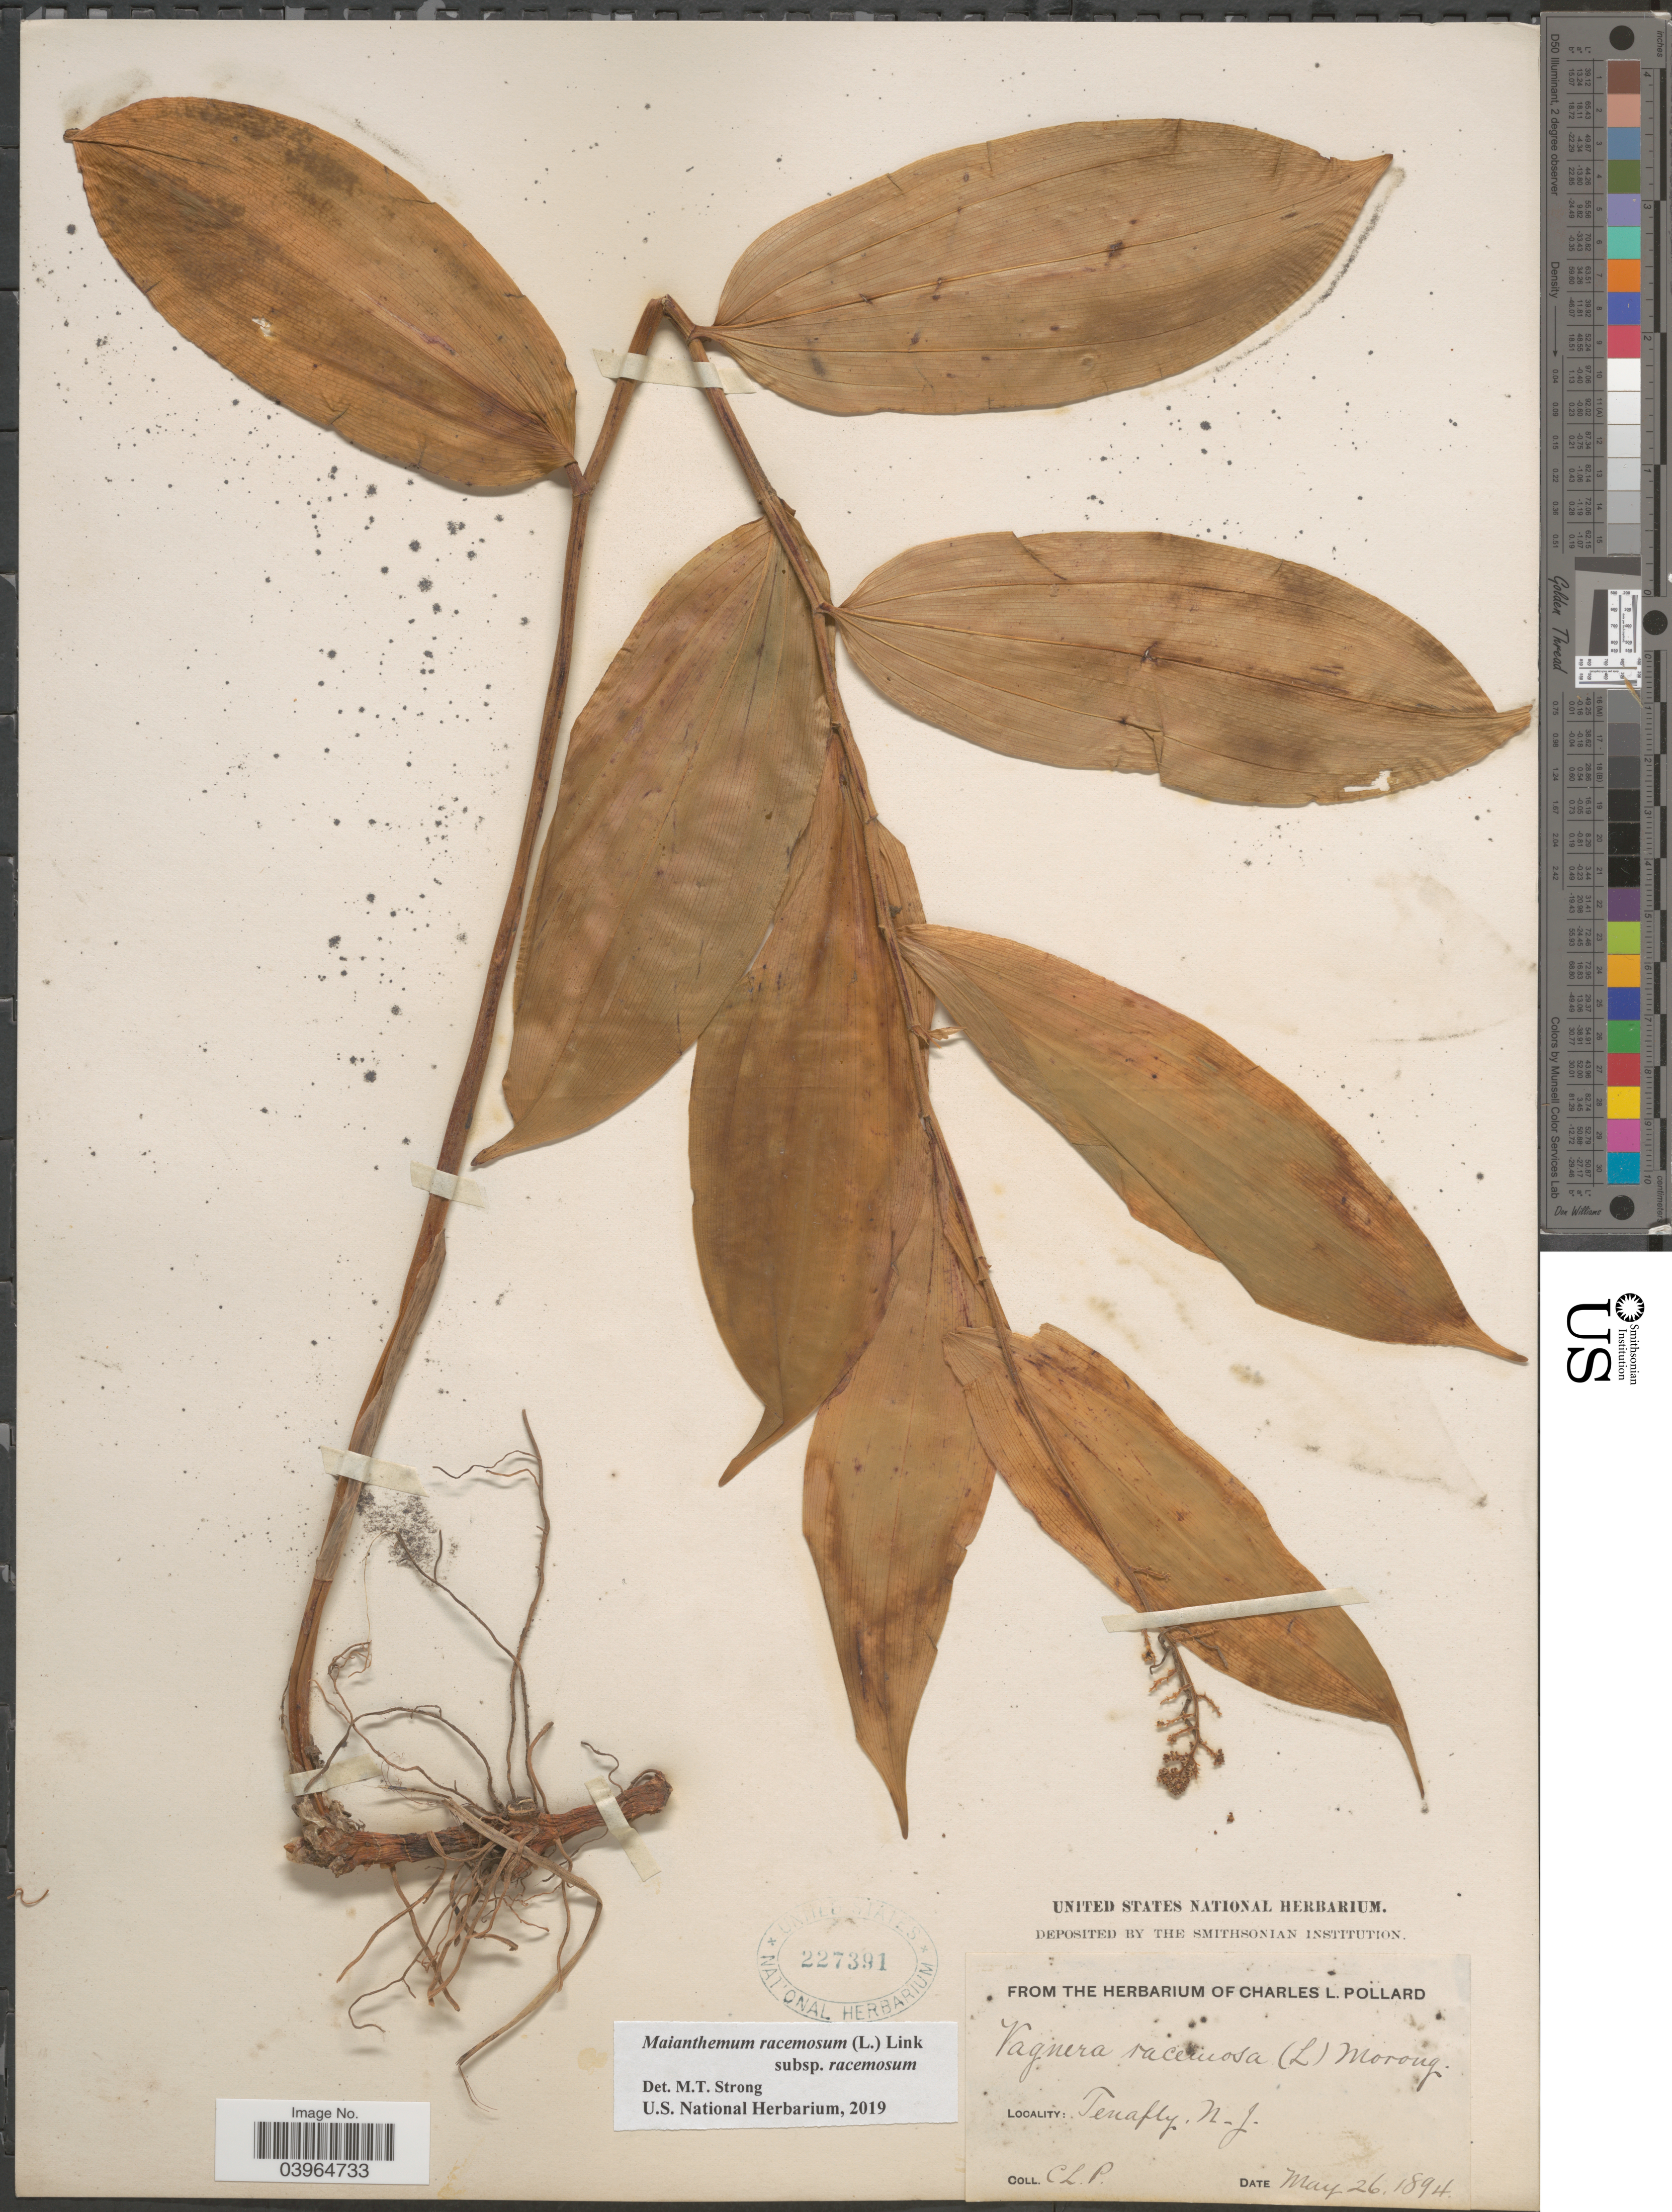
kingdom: Plantae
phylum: Tracheophyta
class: Liliopsida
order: Asparagales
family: Asparagaceae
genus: Maianthemum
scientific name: Maianthemum racemosum subsp. racemosum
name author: (L.) Link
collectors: C. L. Pollard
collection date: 1894-05-26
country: United States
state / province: New Jersey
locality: Tenafly.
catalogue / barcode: US 227391